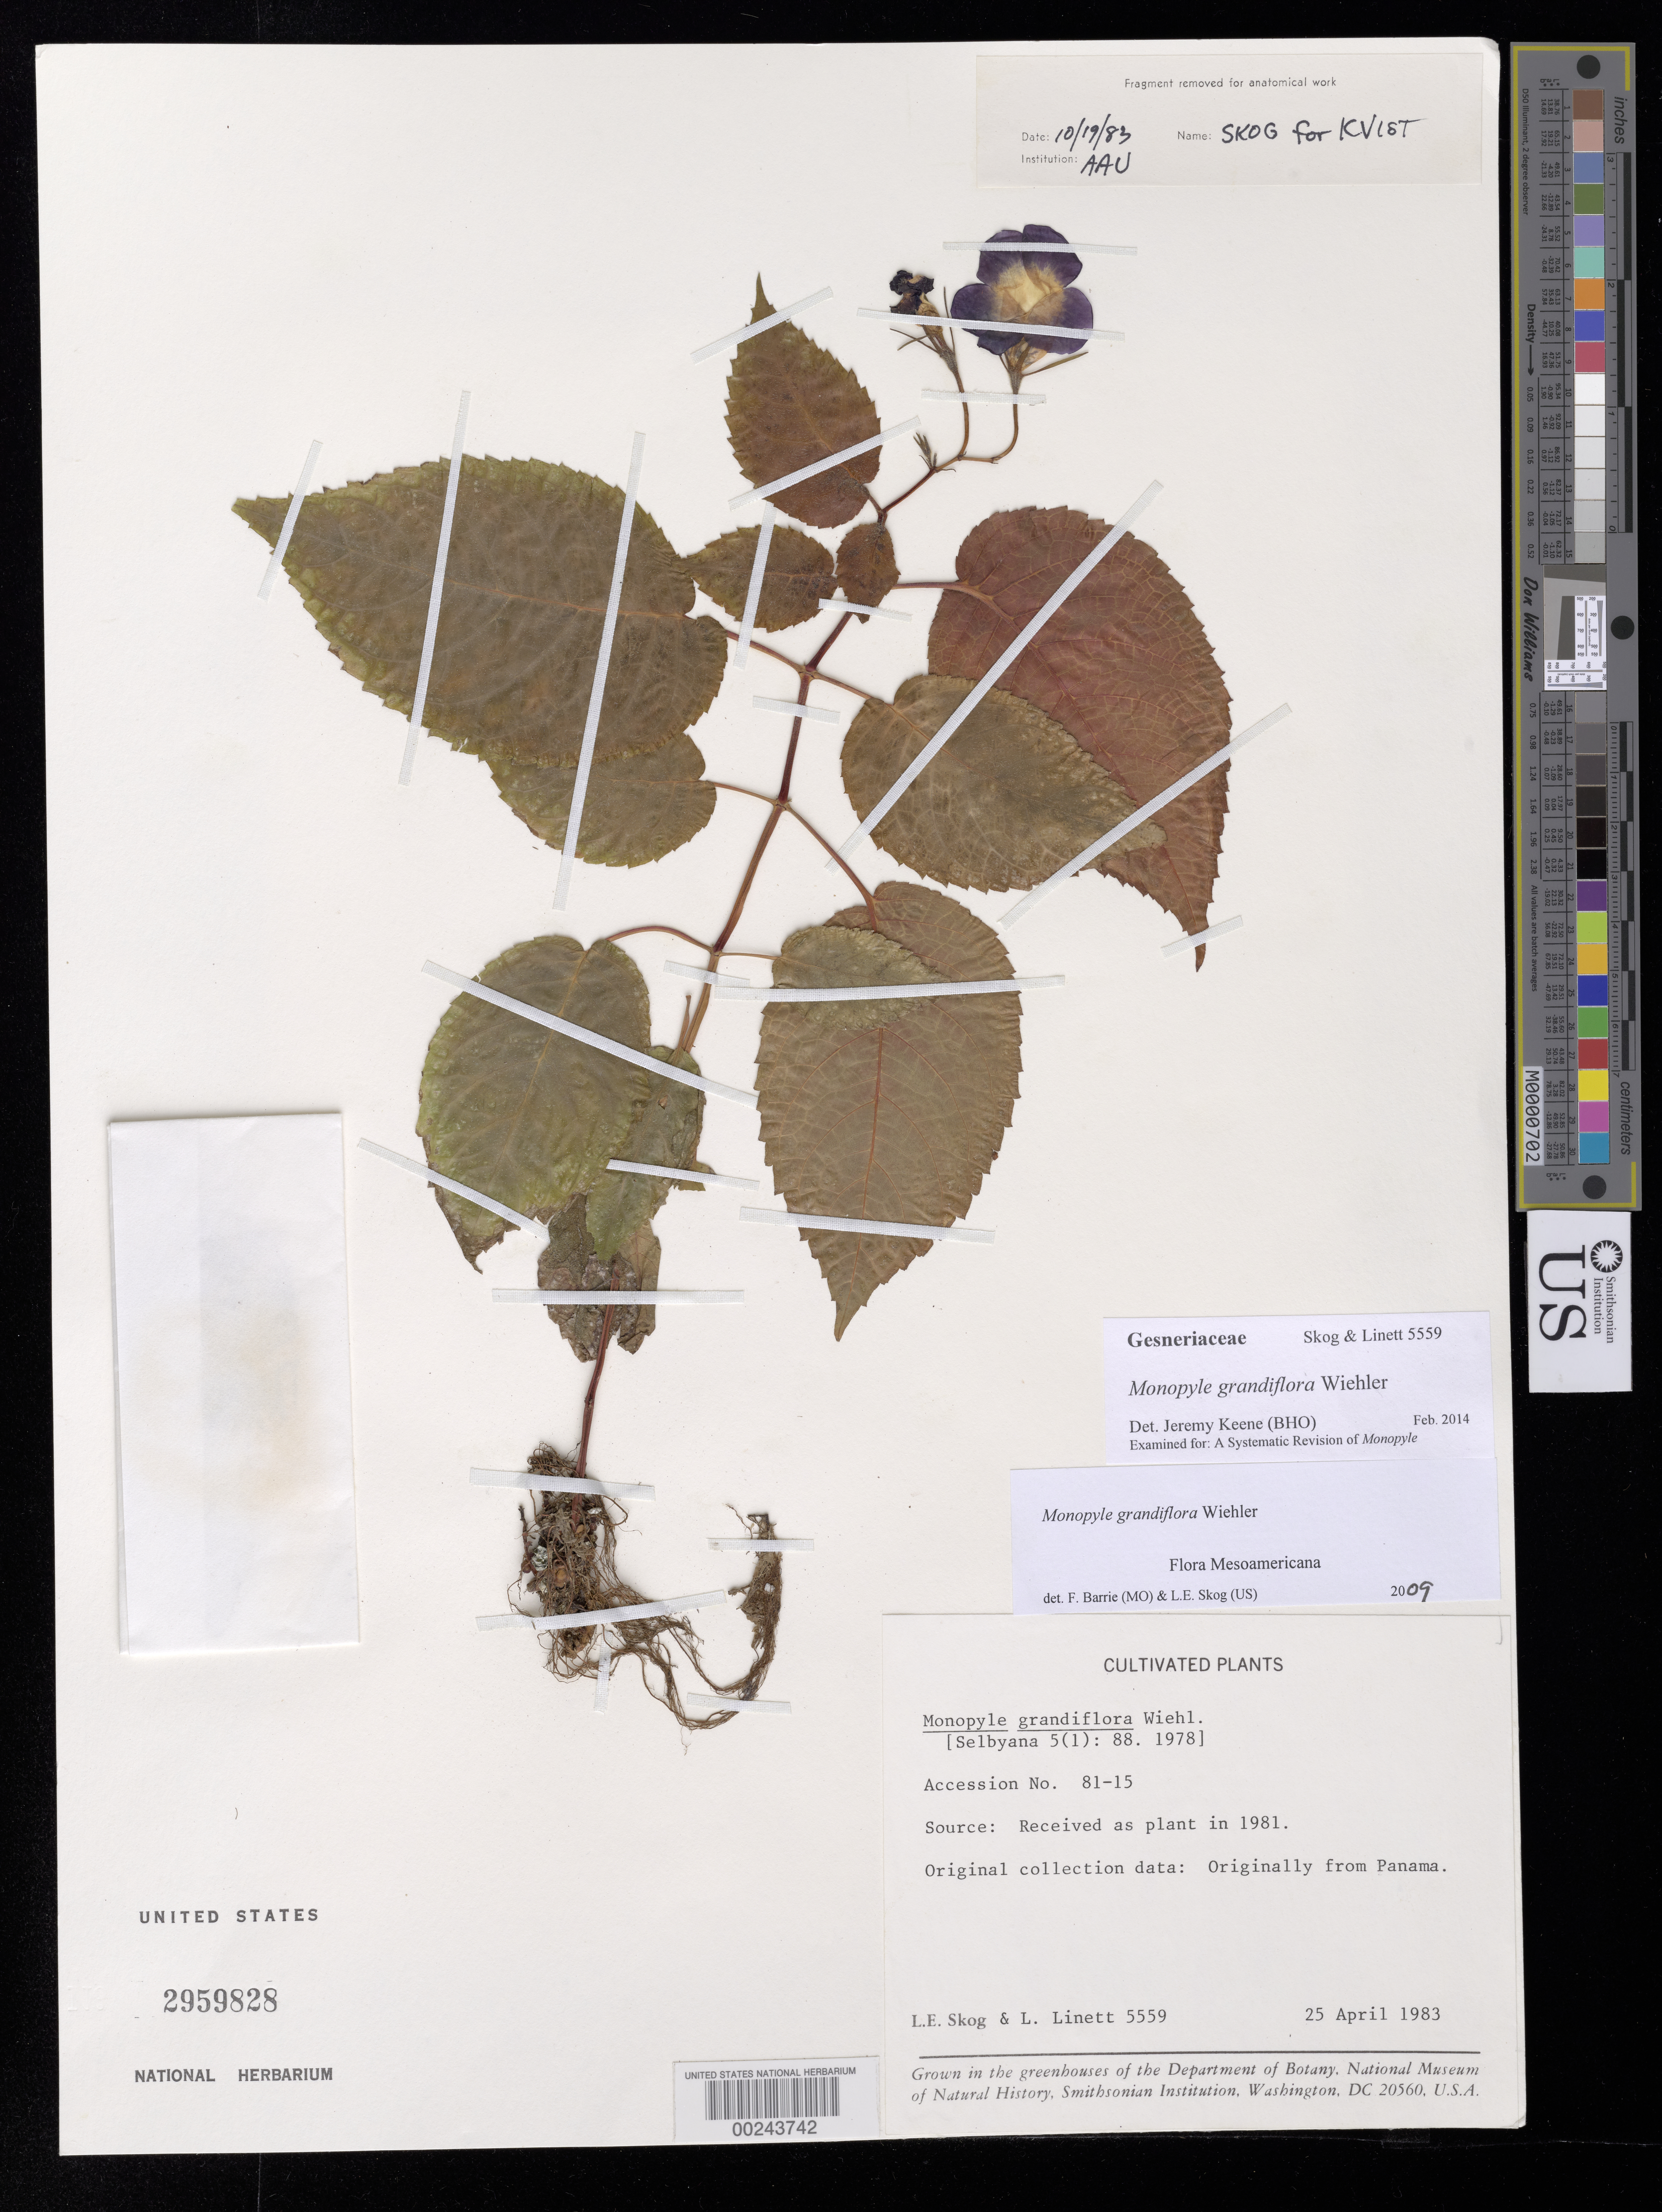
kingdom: Plantae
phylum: Tracheophyta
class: Magnoliopsida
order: Lamiales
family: Gesneriaceae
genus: Monopyle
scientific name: Monopyle grandiflora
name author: Wiehler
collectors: L. E. Skog & L. Linett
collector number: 5559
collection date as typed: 25 Apr 1983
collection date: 1983-04-25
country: Panama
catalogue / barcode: US 2959828